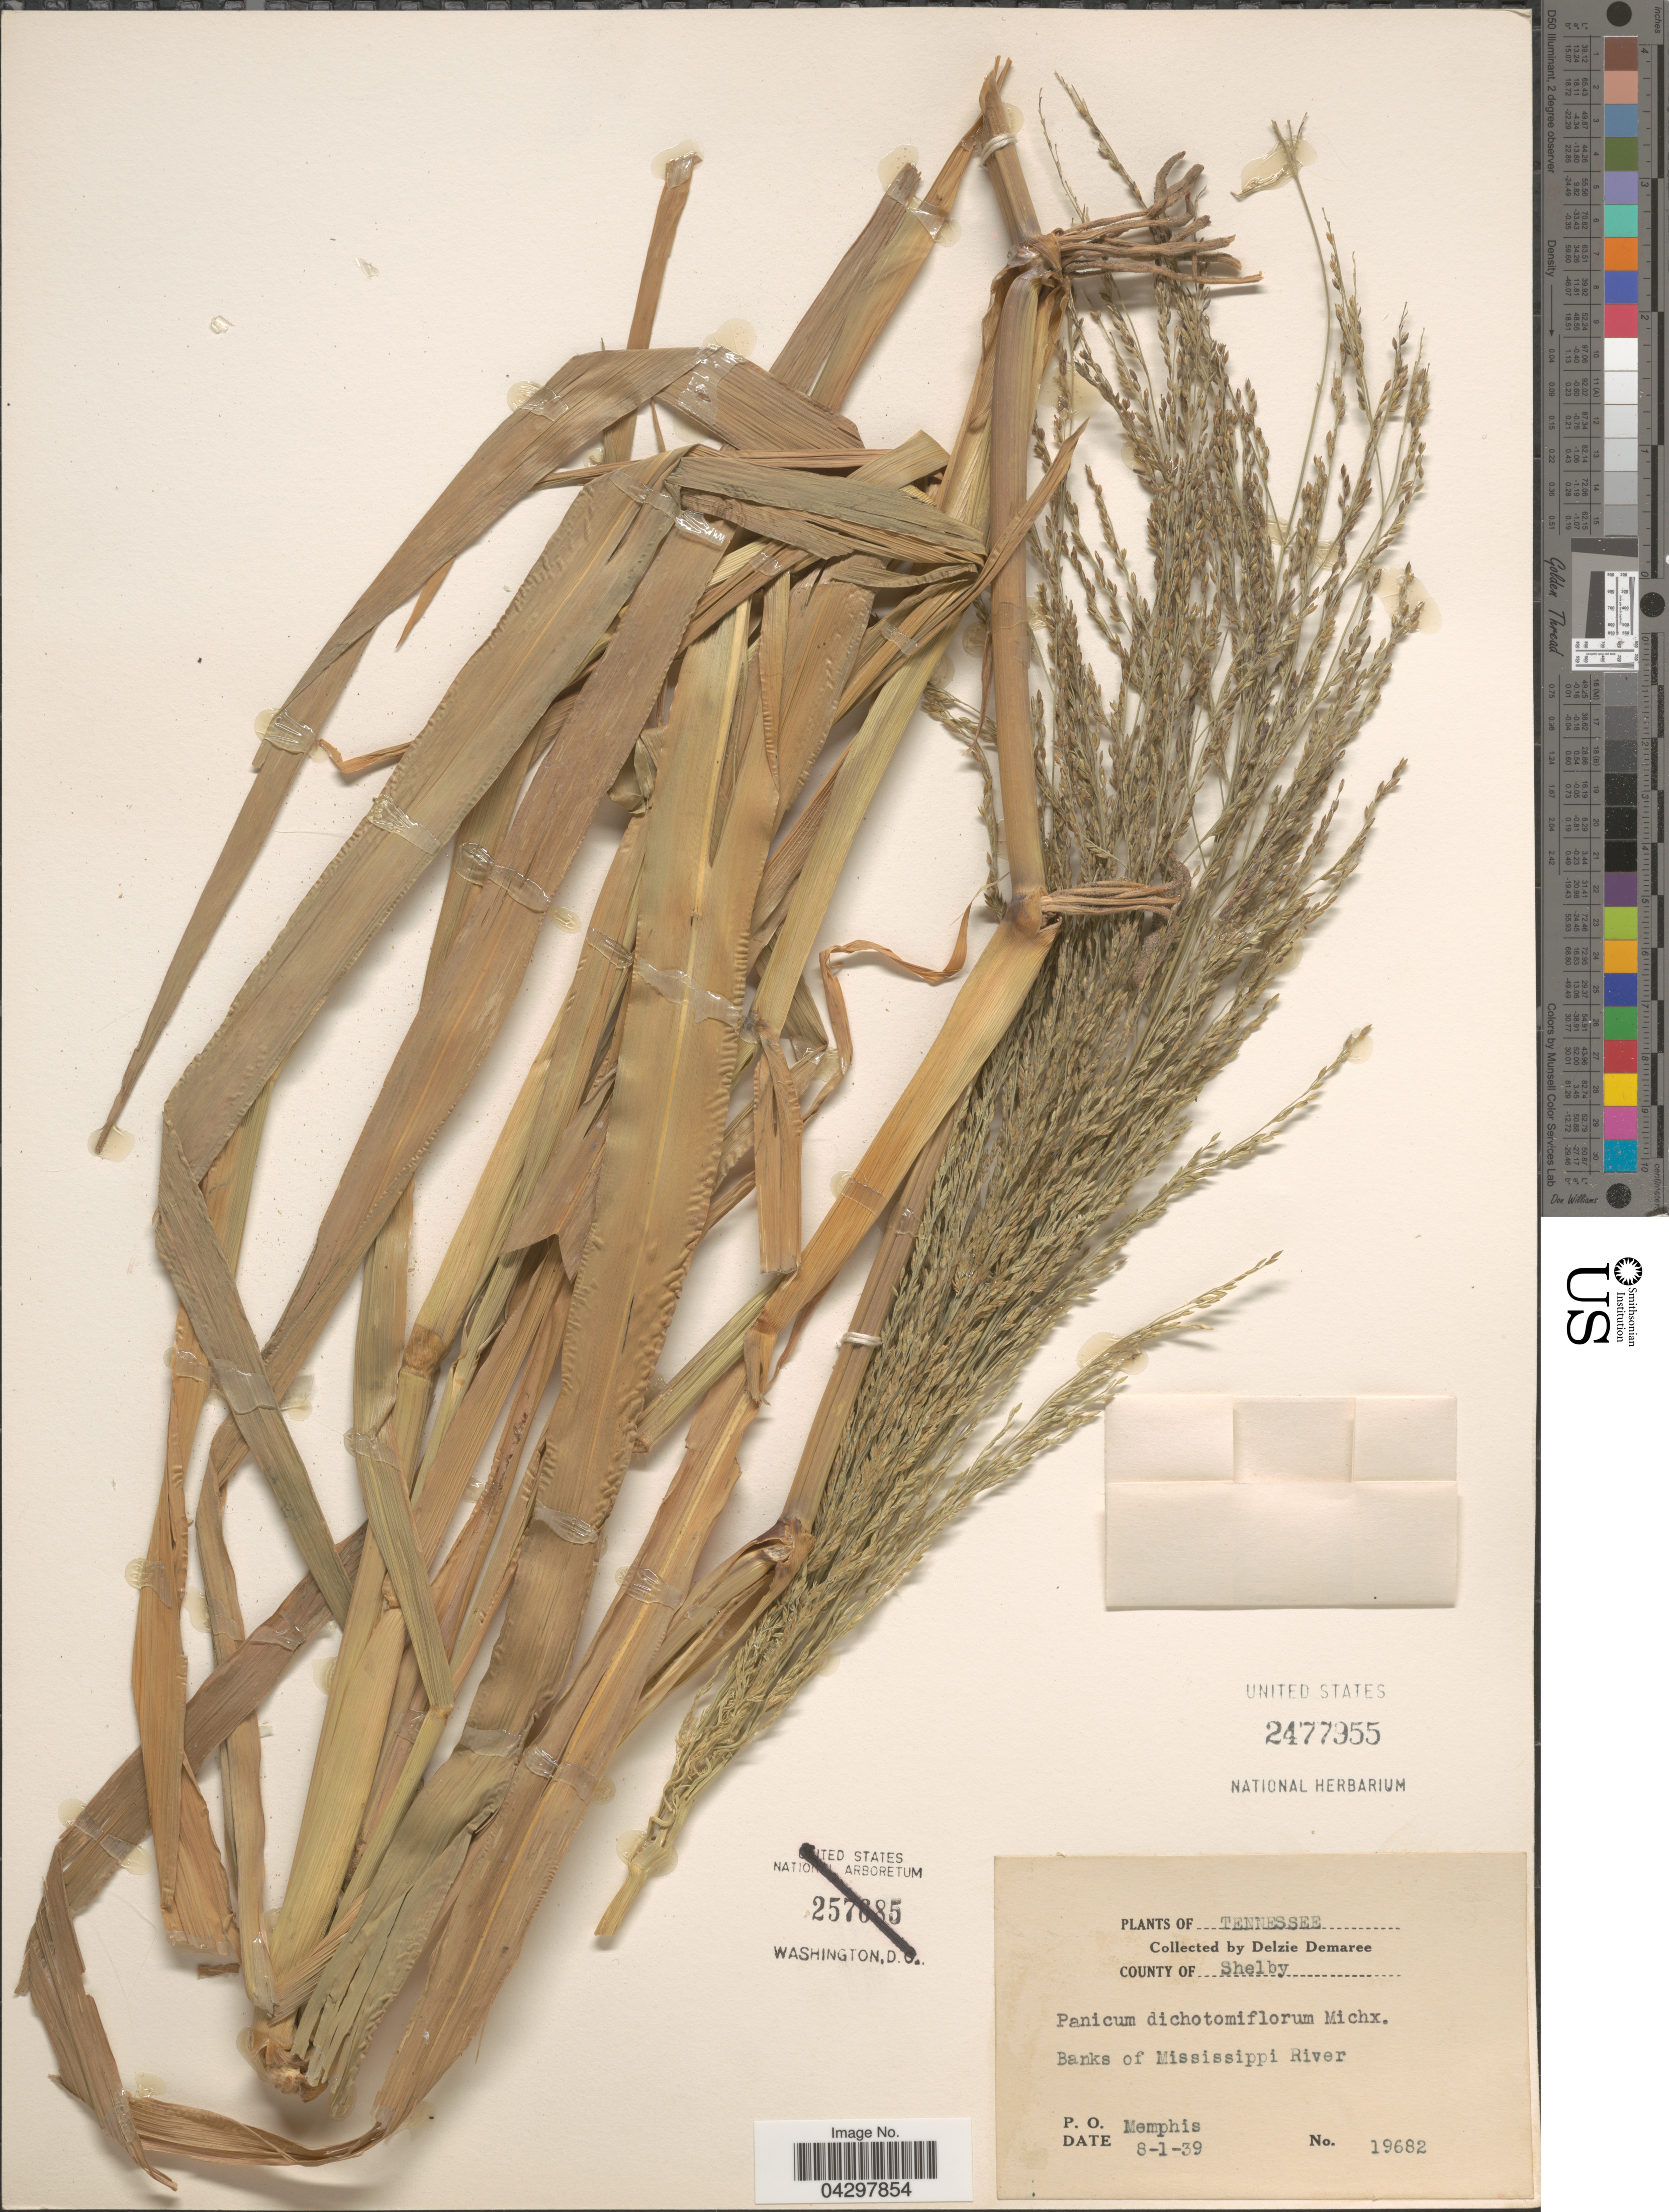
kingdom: Plantae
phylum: Tracheophyta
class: Liliopsida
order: Poales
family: Poaceae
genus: Panicum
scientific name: Panicum dichotomiflorum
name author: Michx.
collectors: D. Demaree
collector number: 19682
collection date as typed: Transcribed d/m/y: 1/8/39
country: United States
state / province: Tennessee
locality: County of Shelby. Banks of Mississippi River. P. O. Memphis.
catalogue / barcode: US 2477955